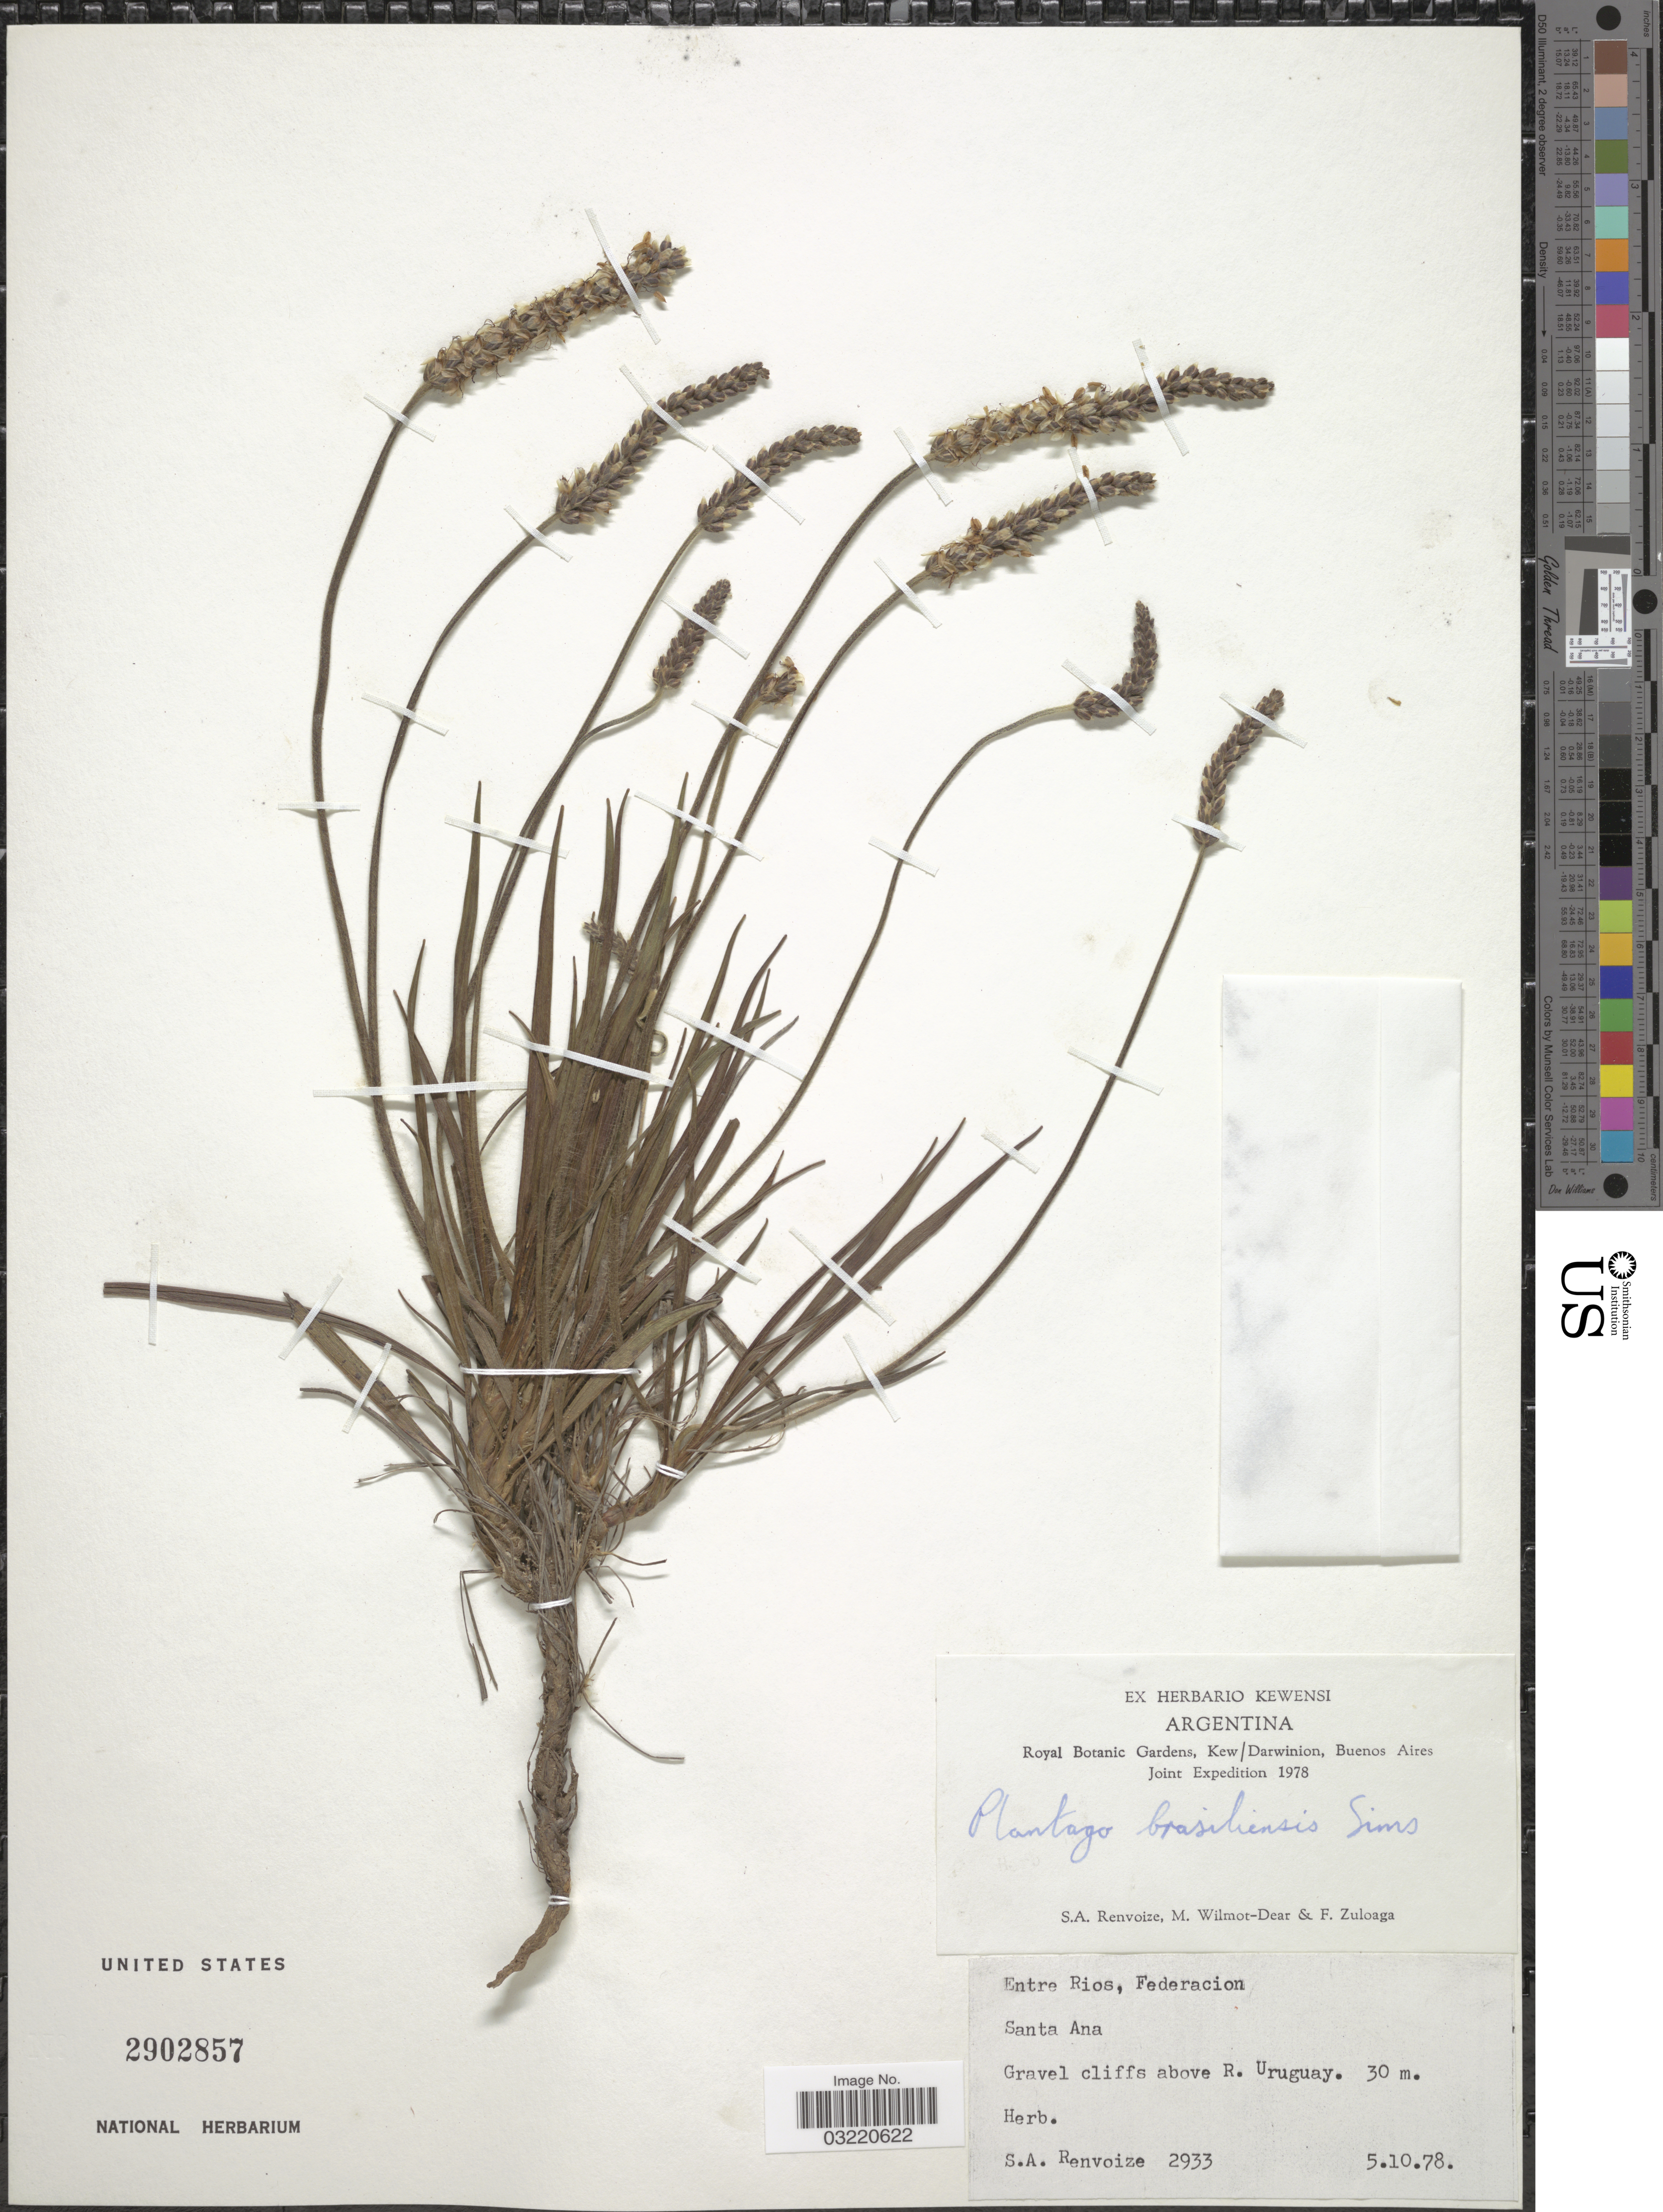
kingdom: Plantae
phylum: Tracheophyta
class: Magnoliopsida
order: Lamiales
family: Plantaginaceae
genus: Plantago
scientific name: Plantago brasiliensis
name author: Sims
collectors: S. A. Renvoize, M. Wilmot-Dear & F. Zuloaga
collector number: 2933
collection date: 1978-10-05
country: Argentina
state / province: Entre Rios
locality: Entre Rios, Federacion. Santa Ana. Gravel Cliff above R. Uruguay.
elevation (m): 30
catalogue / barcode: US 2902857